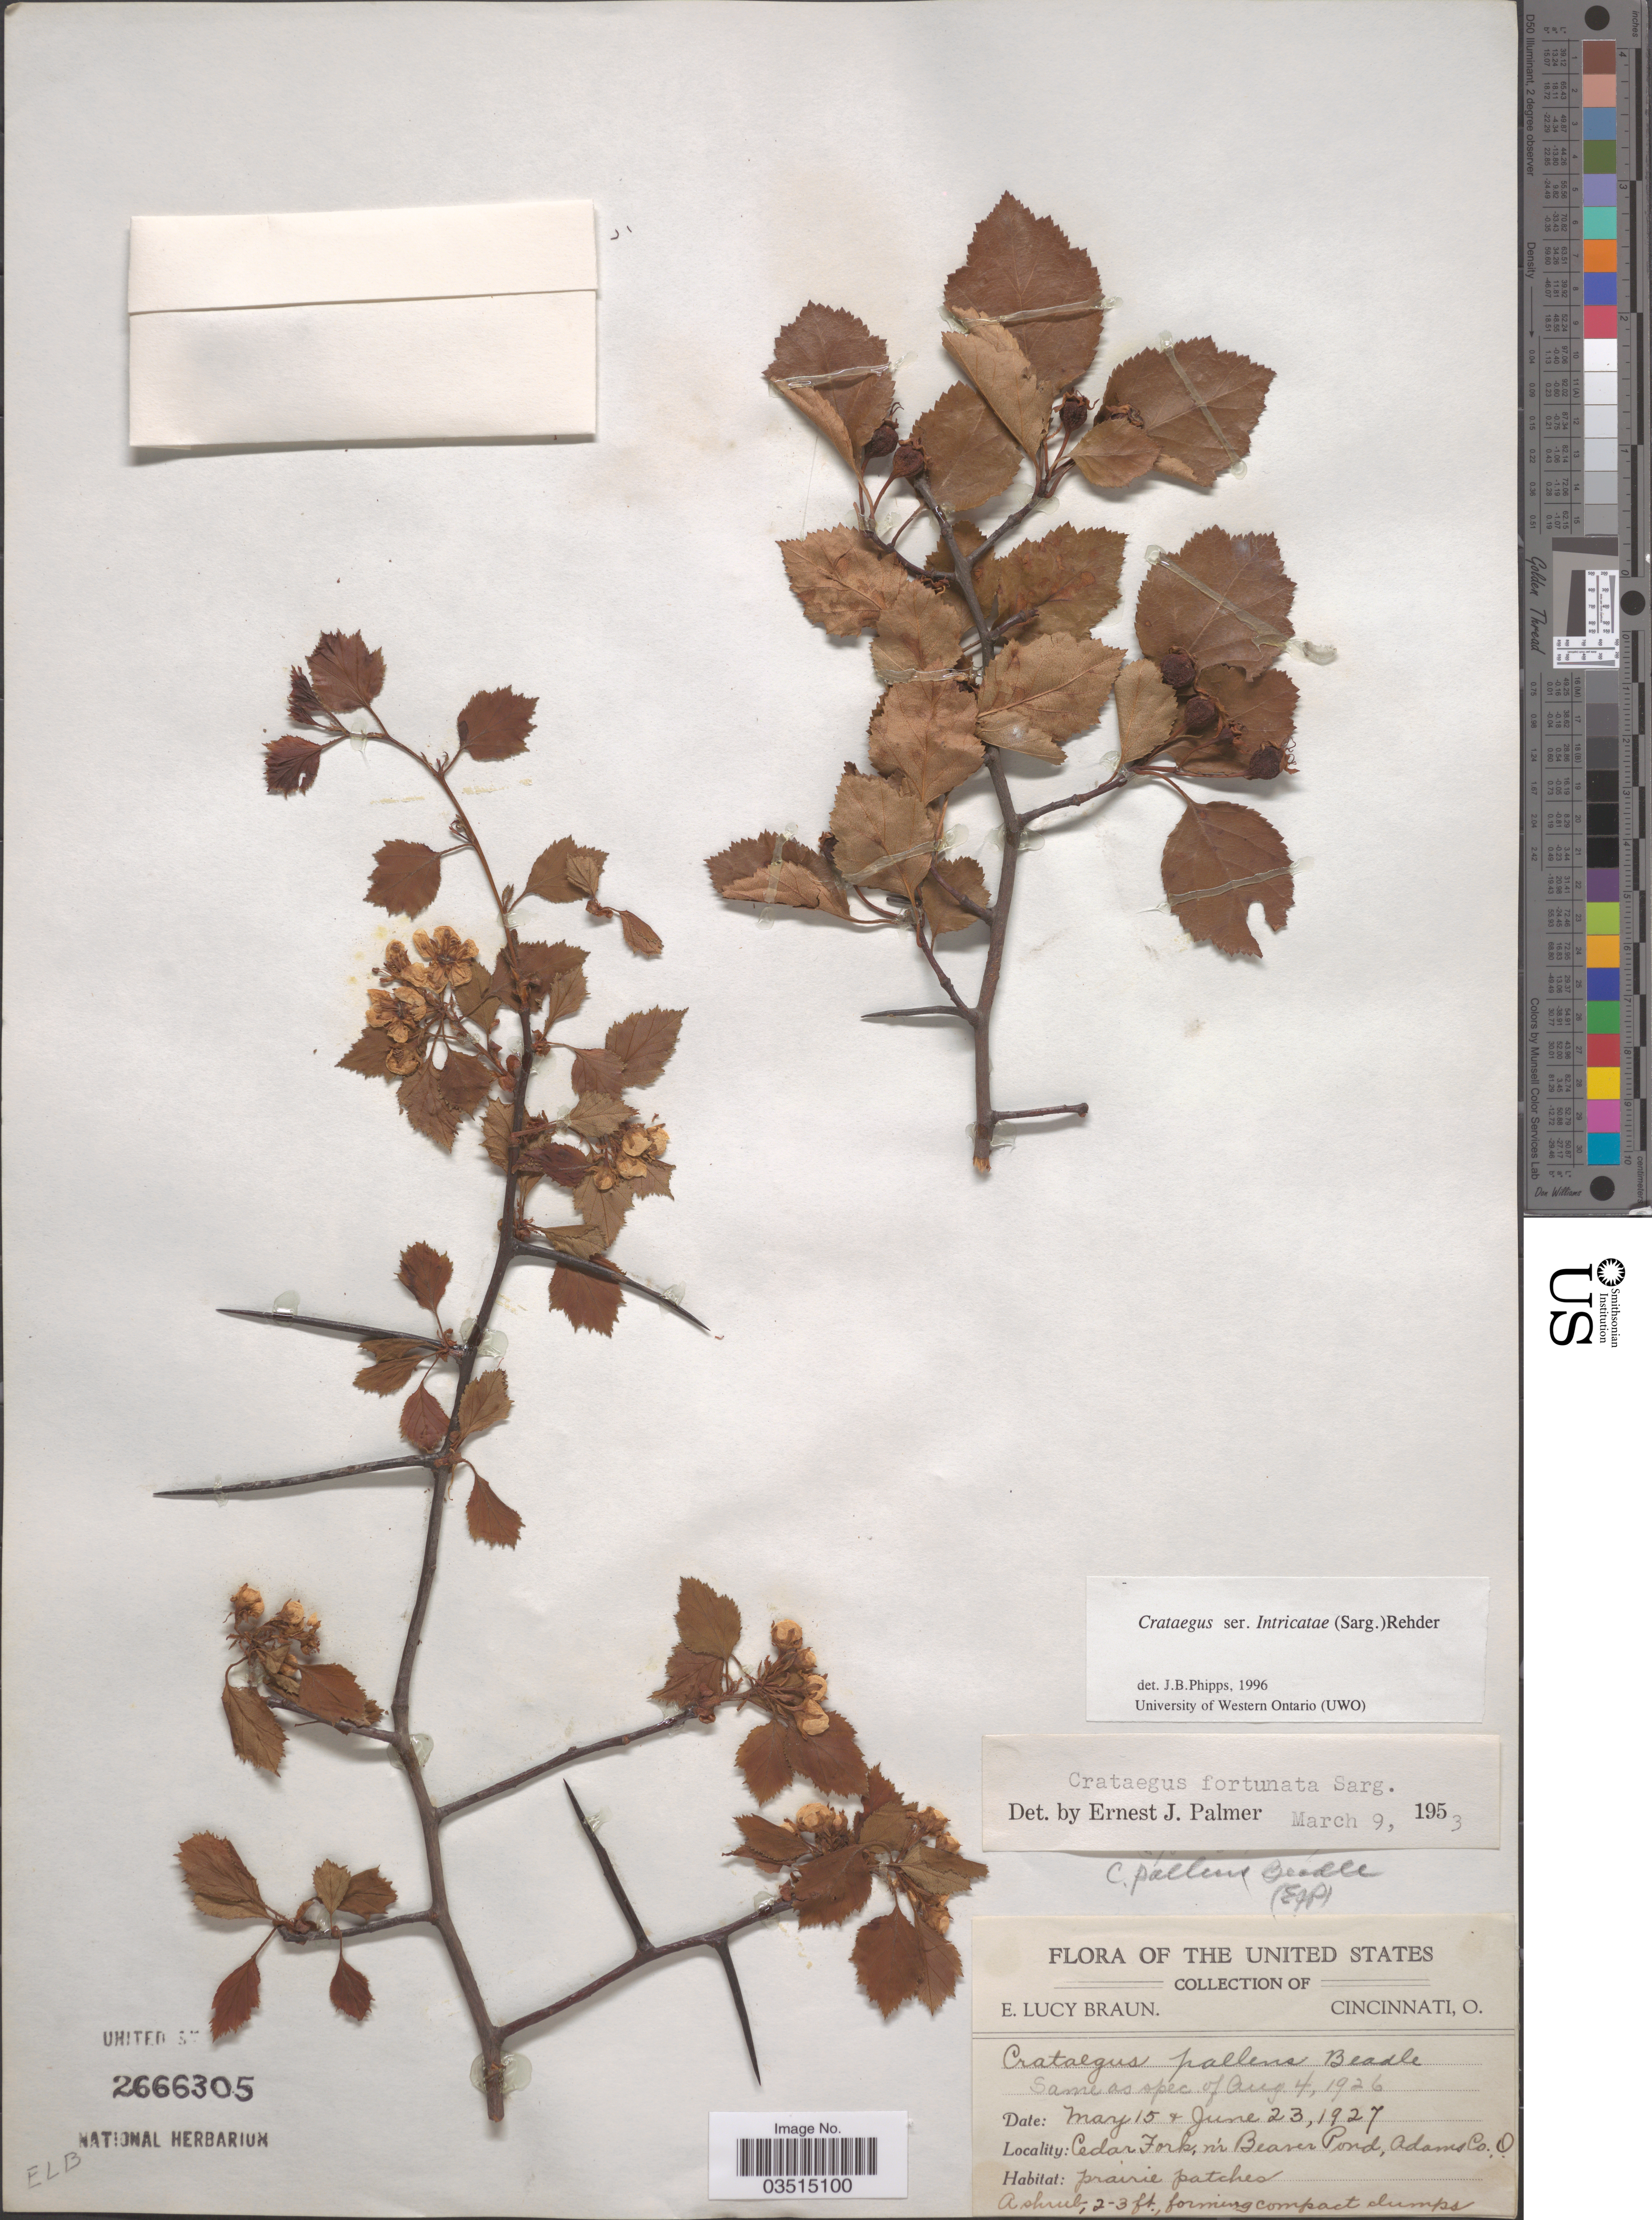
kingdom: Plantae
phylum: Tracheophyta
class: Magnoliopsida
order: Rosales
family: Rosaceae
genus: Crataegus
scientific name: Crataegus intricata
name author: Lange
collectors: E. L. Braun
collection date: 1927-05-15/1927-06-23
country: United States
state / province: Ohio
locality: Cedar Fork, n'r Beaver Pond, Adams Co.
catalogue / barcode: US 2666305